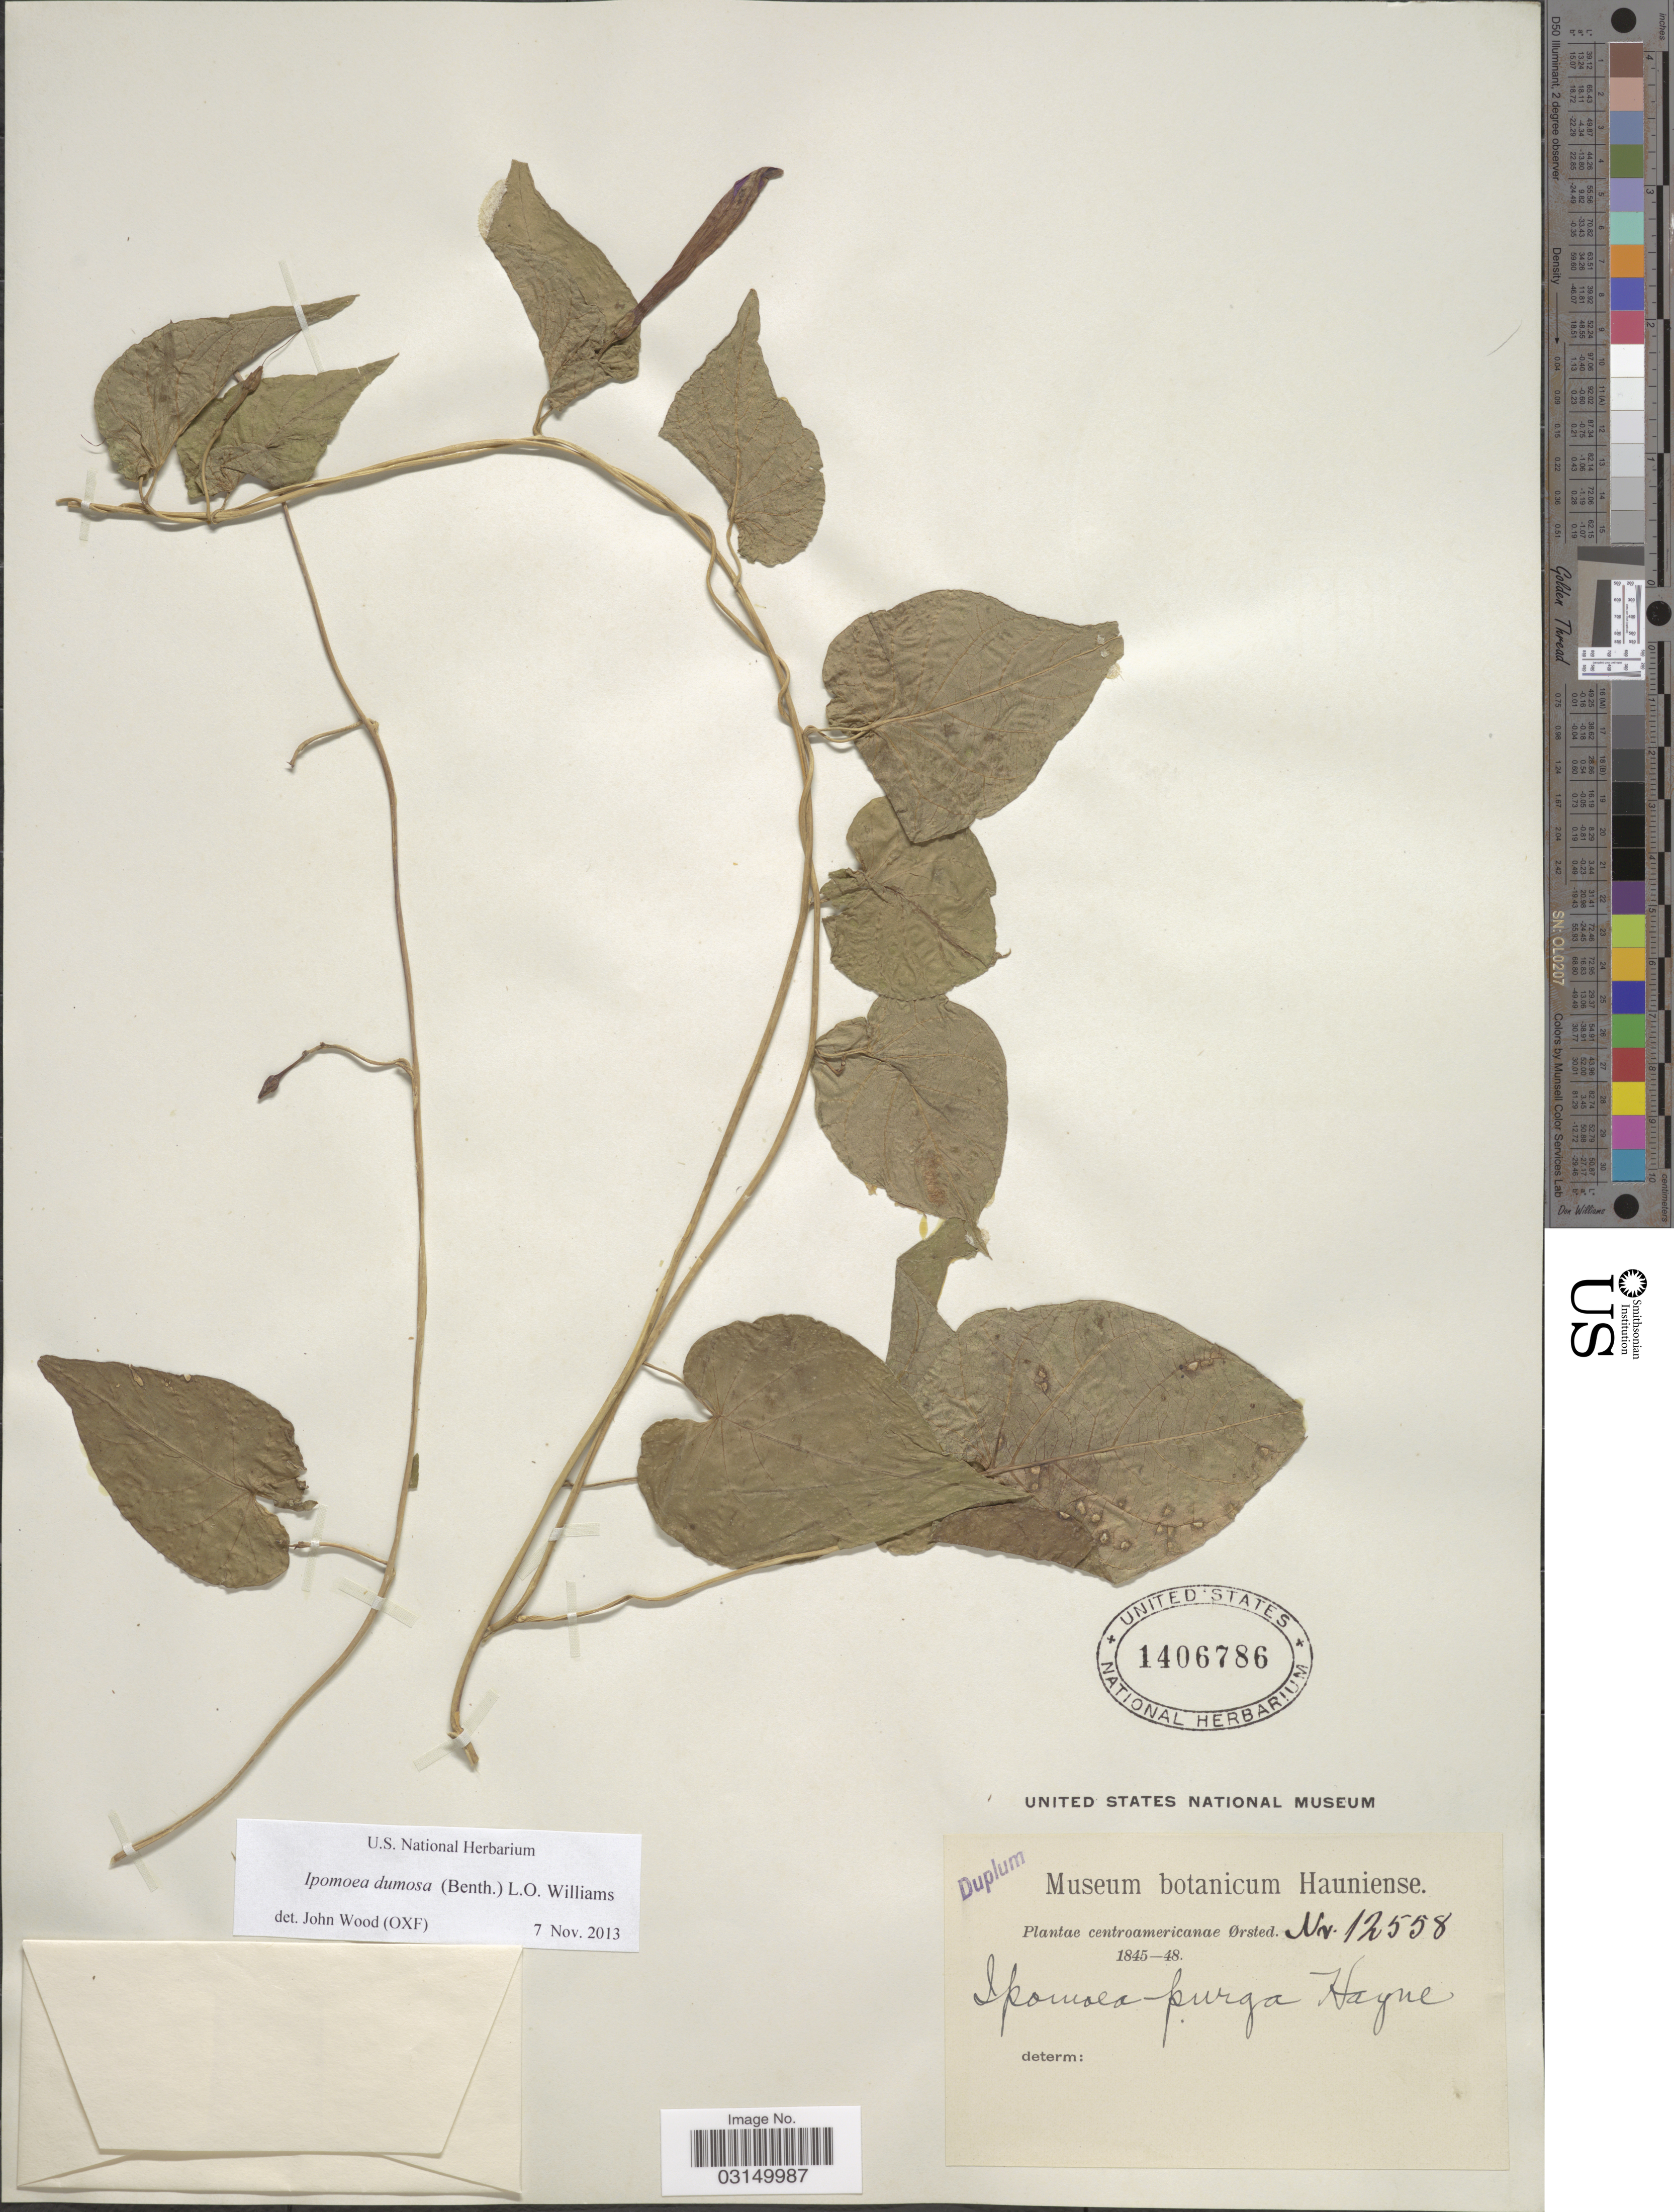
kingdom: Plantae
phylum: Tracheophyta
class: Magnoliopsida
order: Solanales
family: Convolvulaceae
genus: Ipomoea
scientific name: Ipomoea dumosa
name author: (Benth.) L.O. Williams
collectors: Ørsted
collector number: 12558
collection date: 1845/1848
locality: Centroamericanæ.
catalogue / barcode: US 1406786